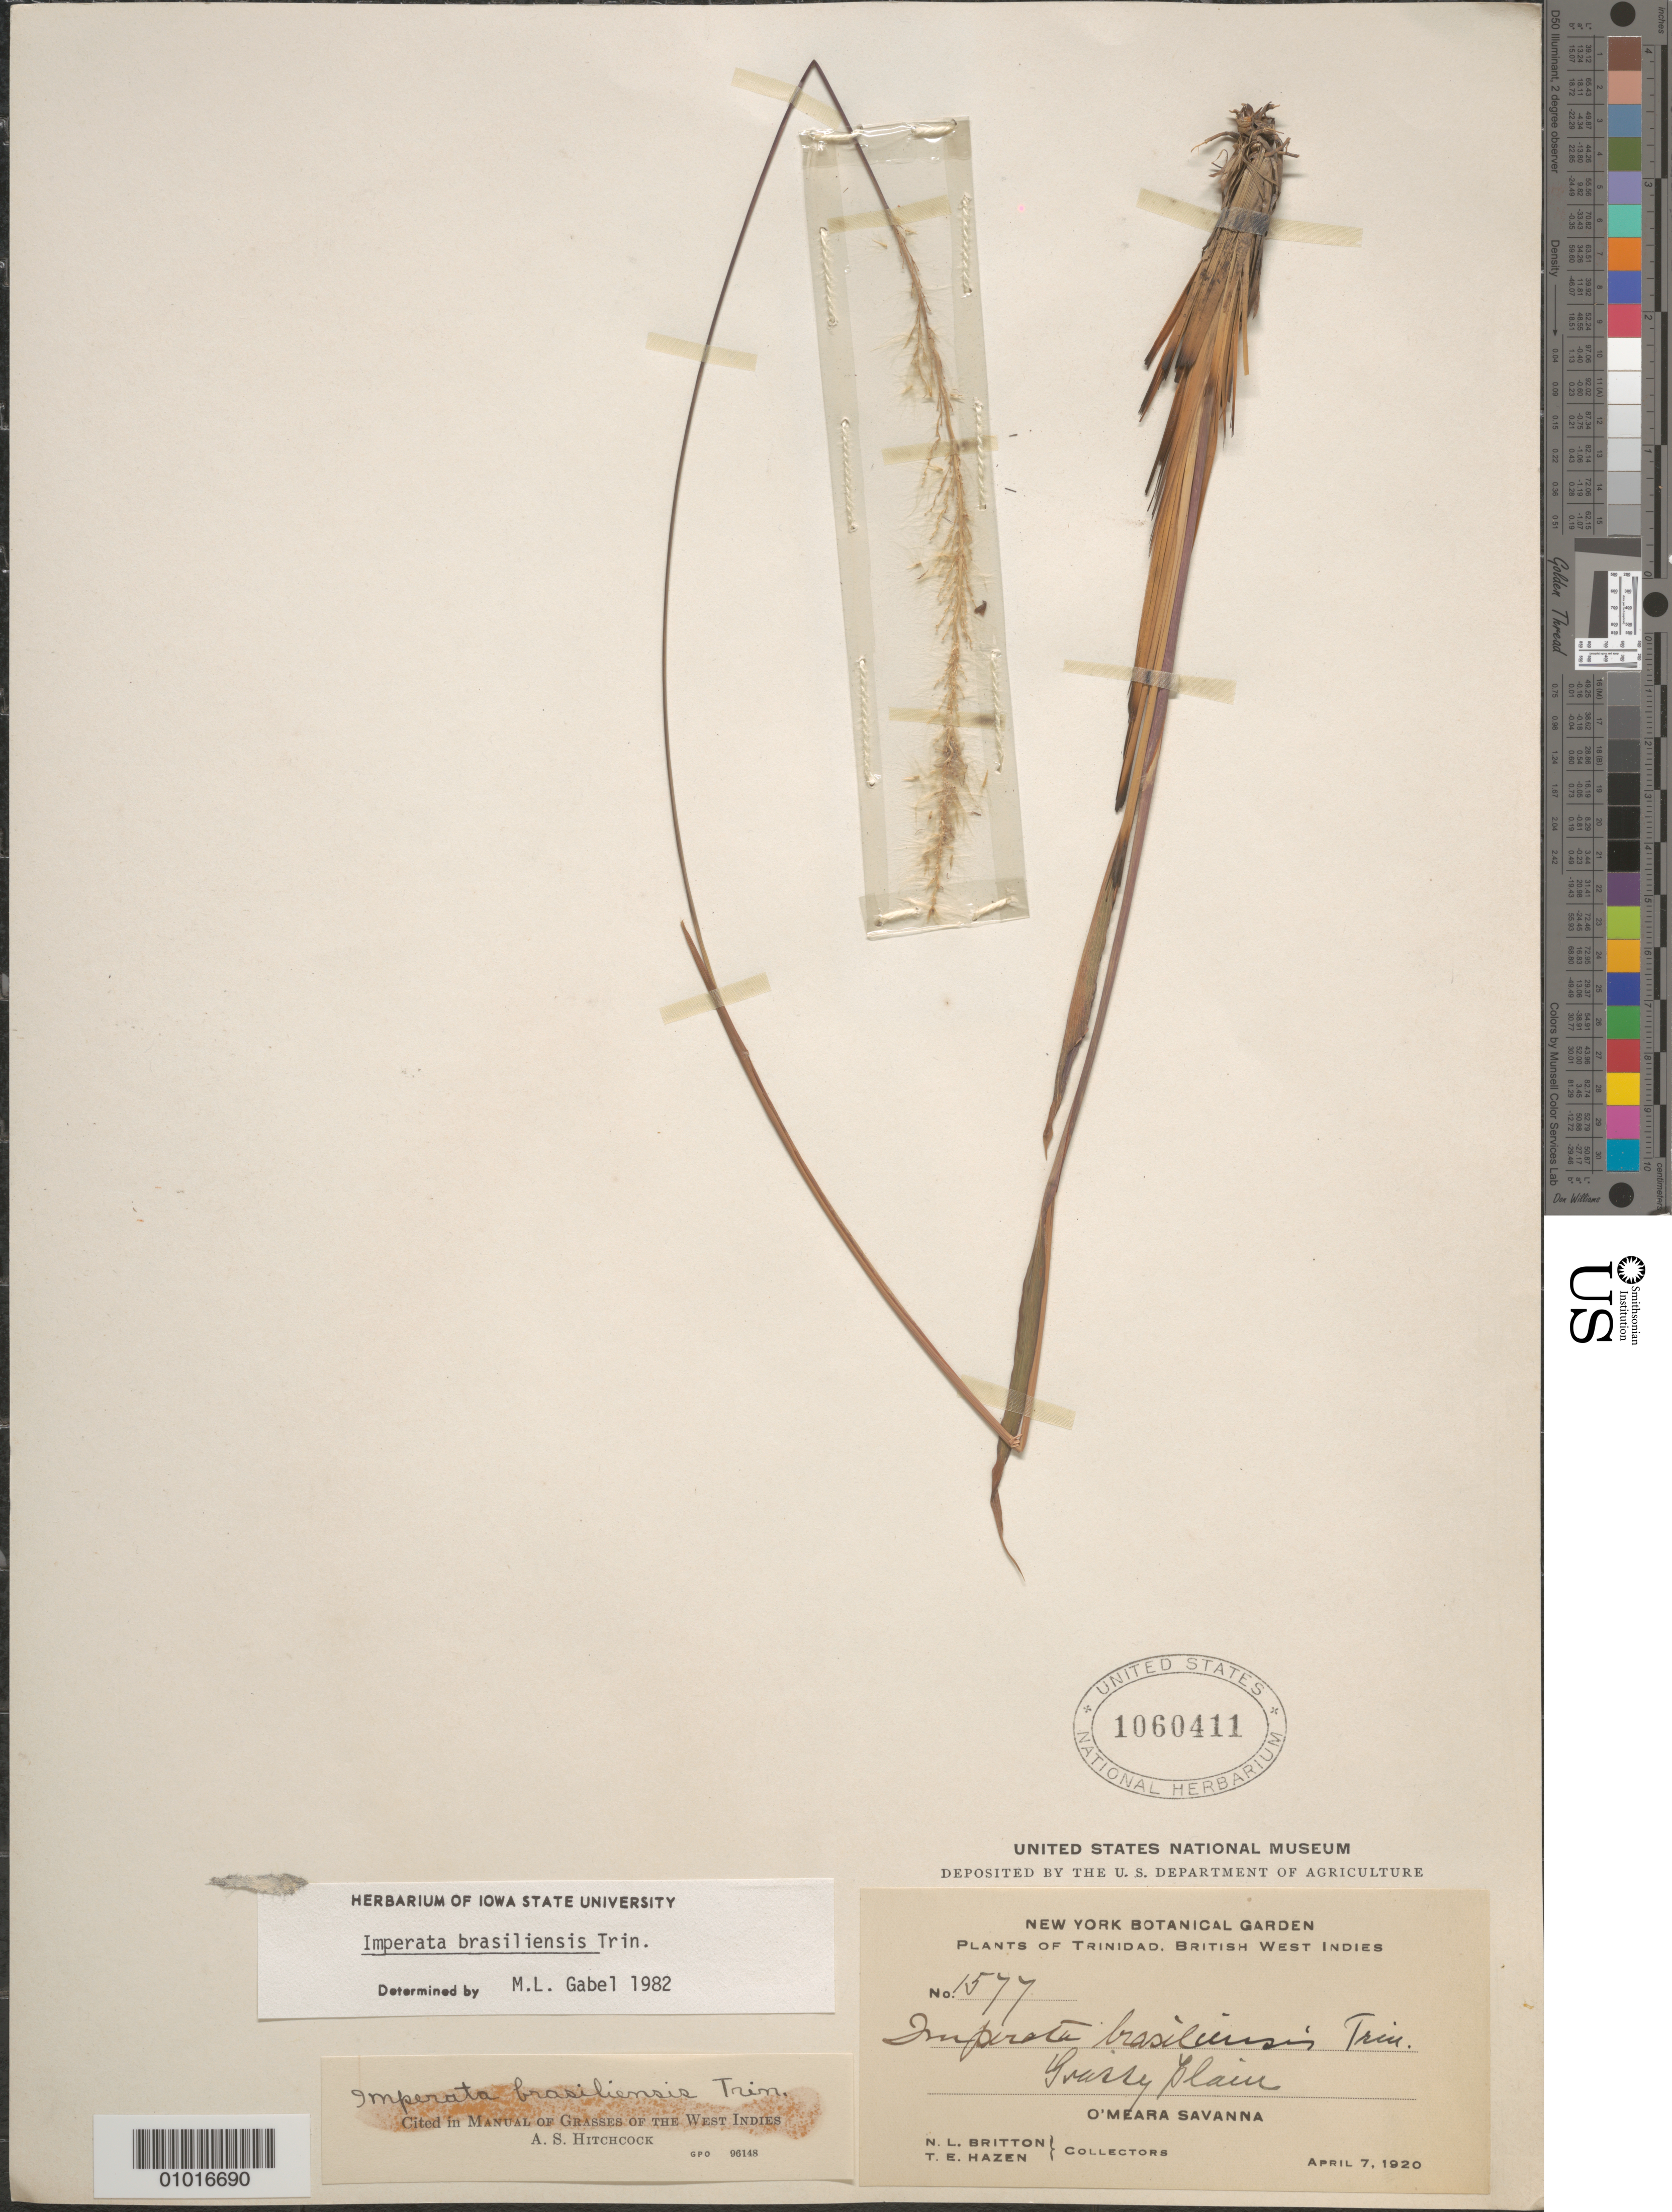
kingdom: Plantae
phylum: Tracheophyta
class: Liliopsida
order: Poales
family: Poaceae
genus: Imperata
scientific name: Imperata brasiliensis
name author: Trin.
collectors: N. Britton & T. E. Hazen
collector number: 1577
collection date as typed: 07 Apr 1920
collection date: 1920-04-07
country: Trinidad and Tobago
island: Trinidad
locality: O'Meara Savanna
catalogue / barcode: US 1060411